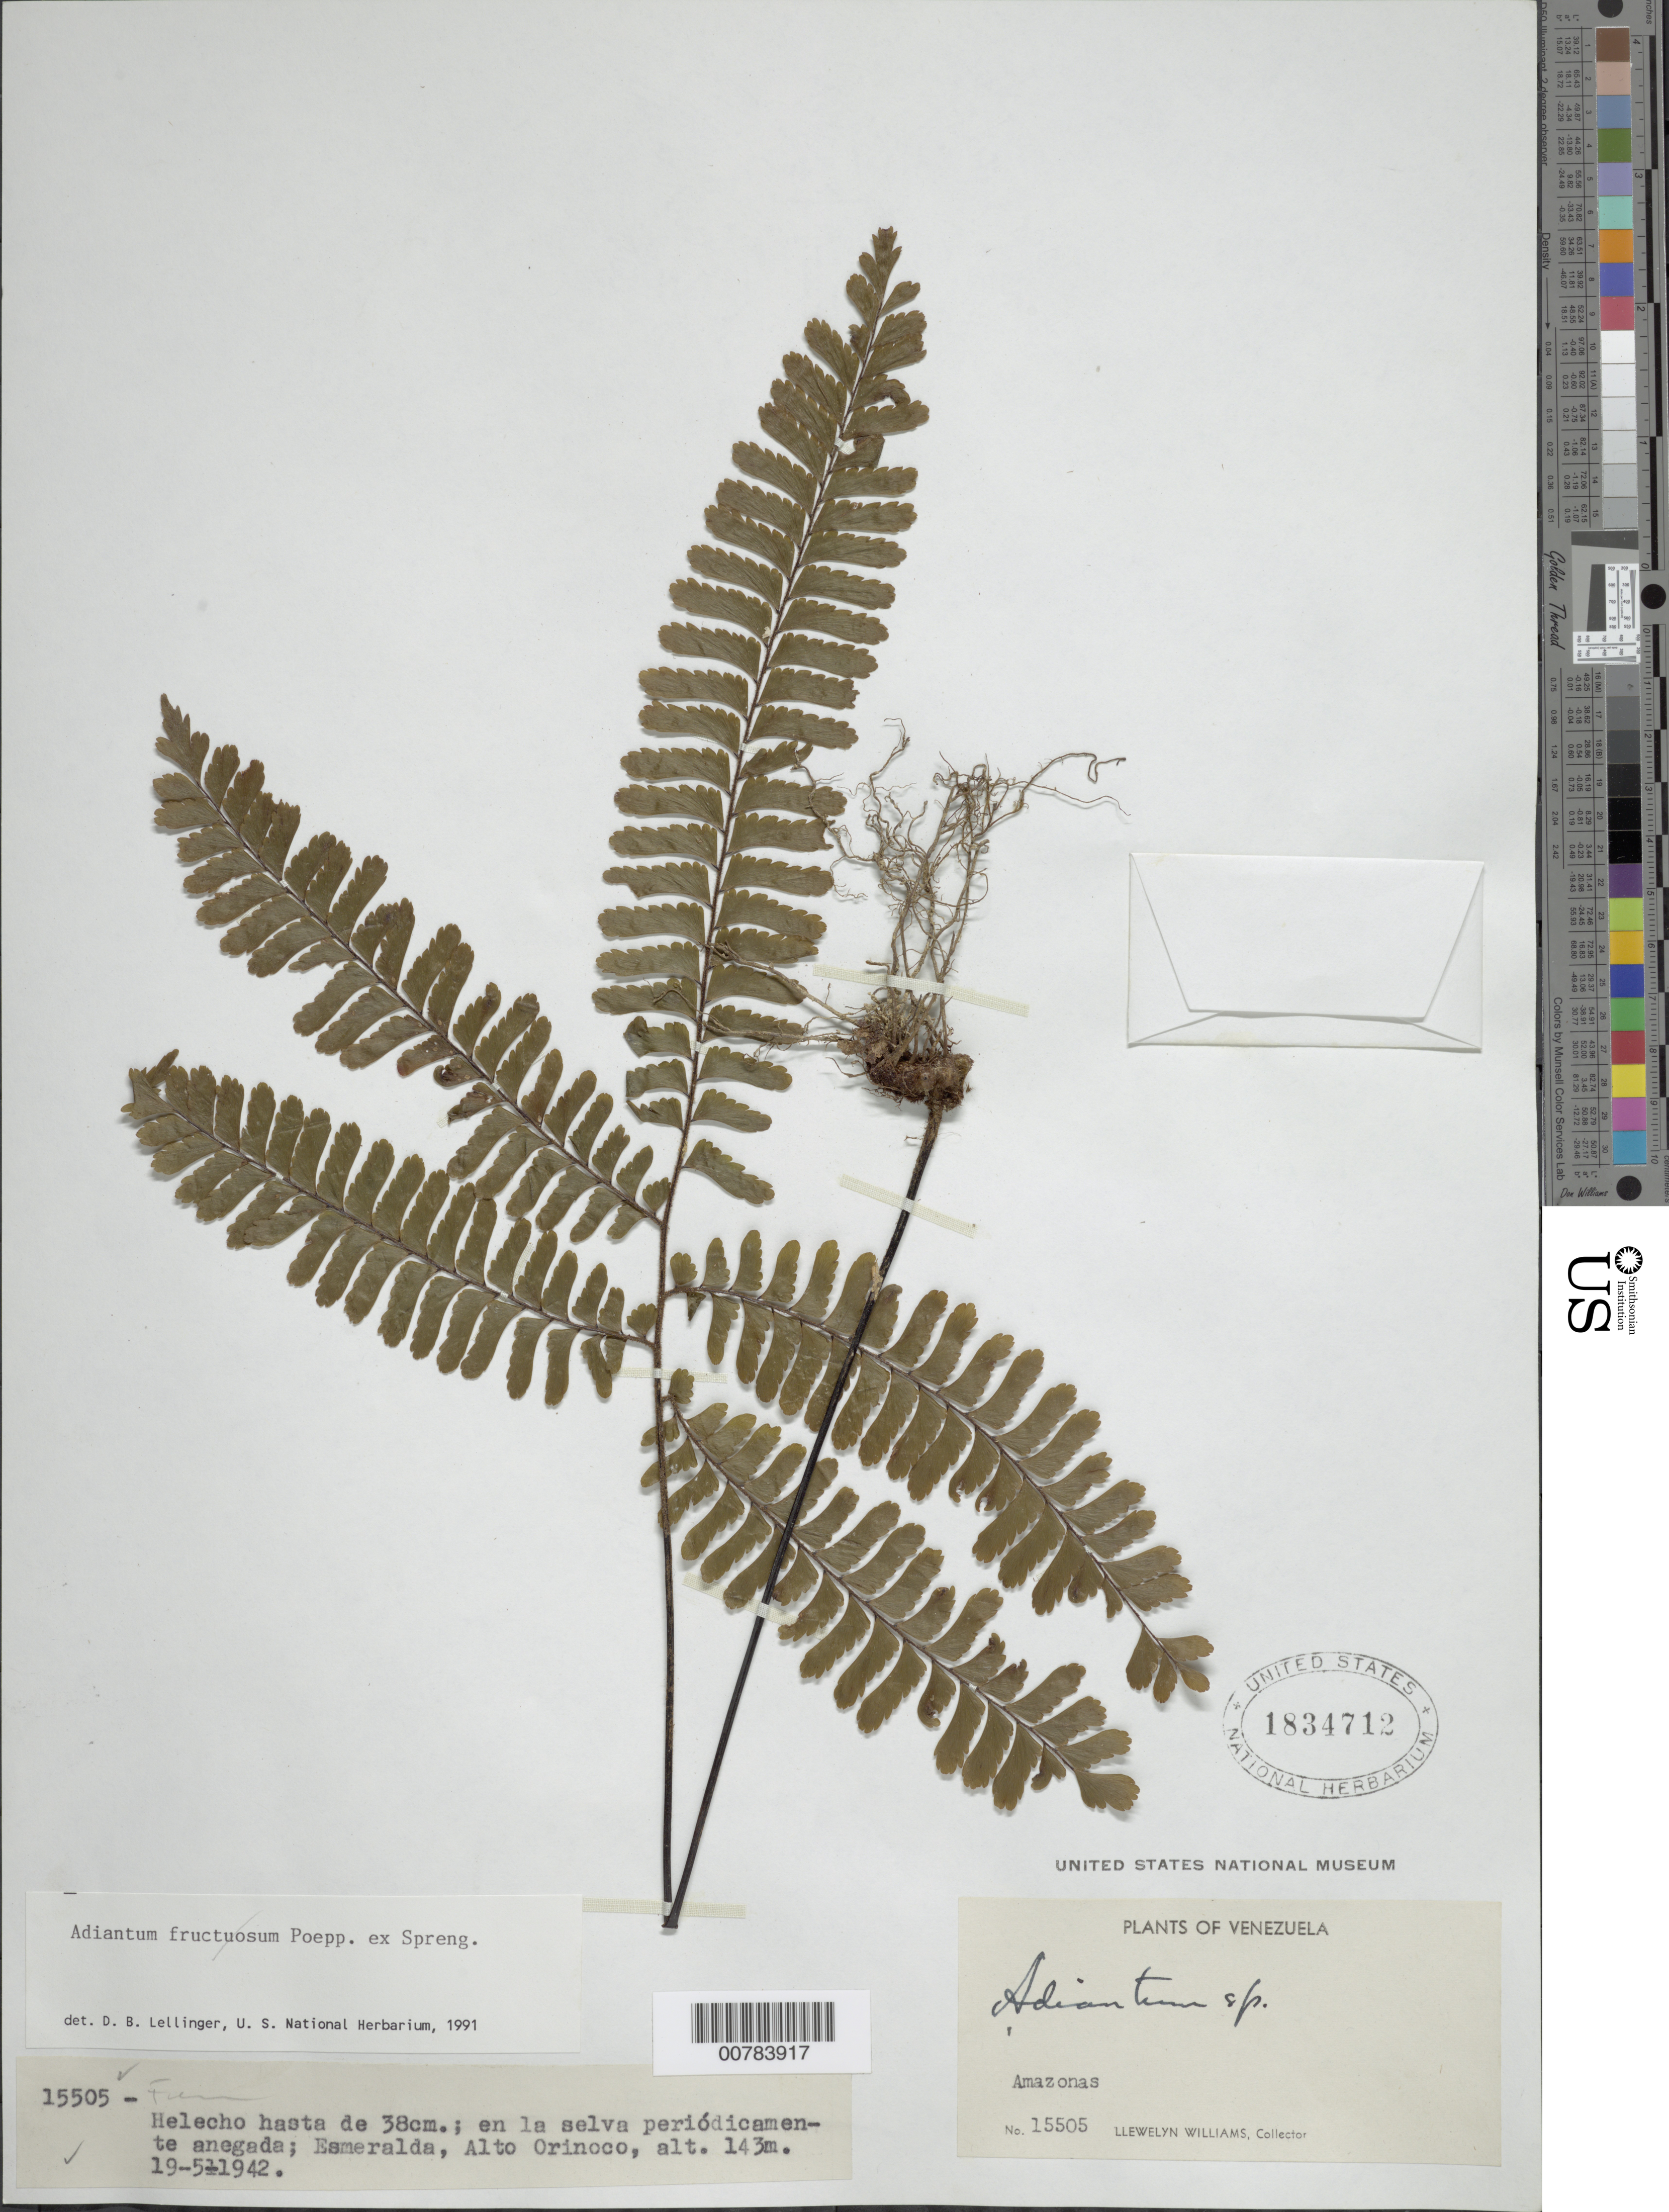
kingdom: Plantae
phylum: Tracheophyta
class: Polypodiopsida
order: Polypodiales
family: Pteridaceae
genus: Adiantum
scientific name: Adiantum cajennense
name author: Willd. ex Klotzsch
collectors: Ll. Williams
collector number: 15505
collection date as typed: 19-May-42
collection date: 1942-05-19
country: Venezuela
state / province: Amazonas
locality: Esmeralda, Alto Orinoco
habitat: Selva periodicamente anegada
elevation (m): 143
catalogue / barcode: US 1834712